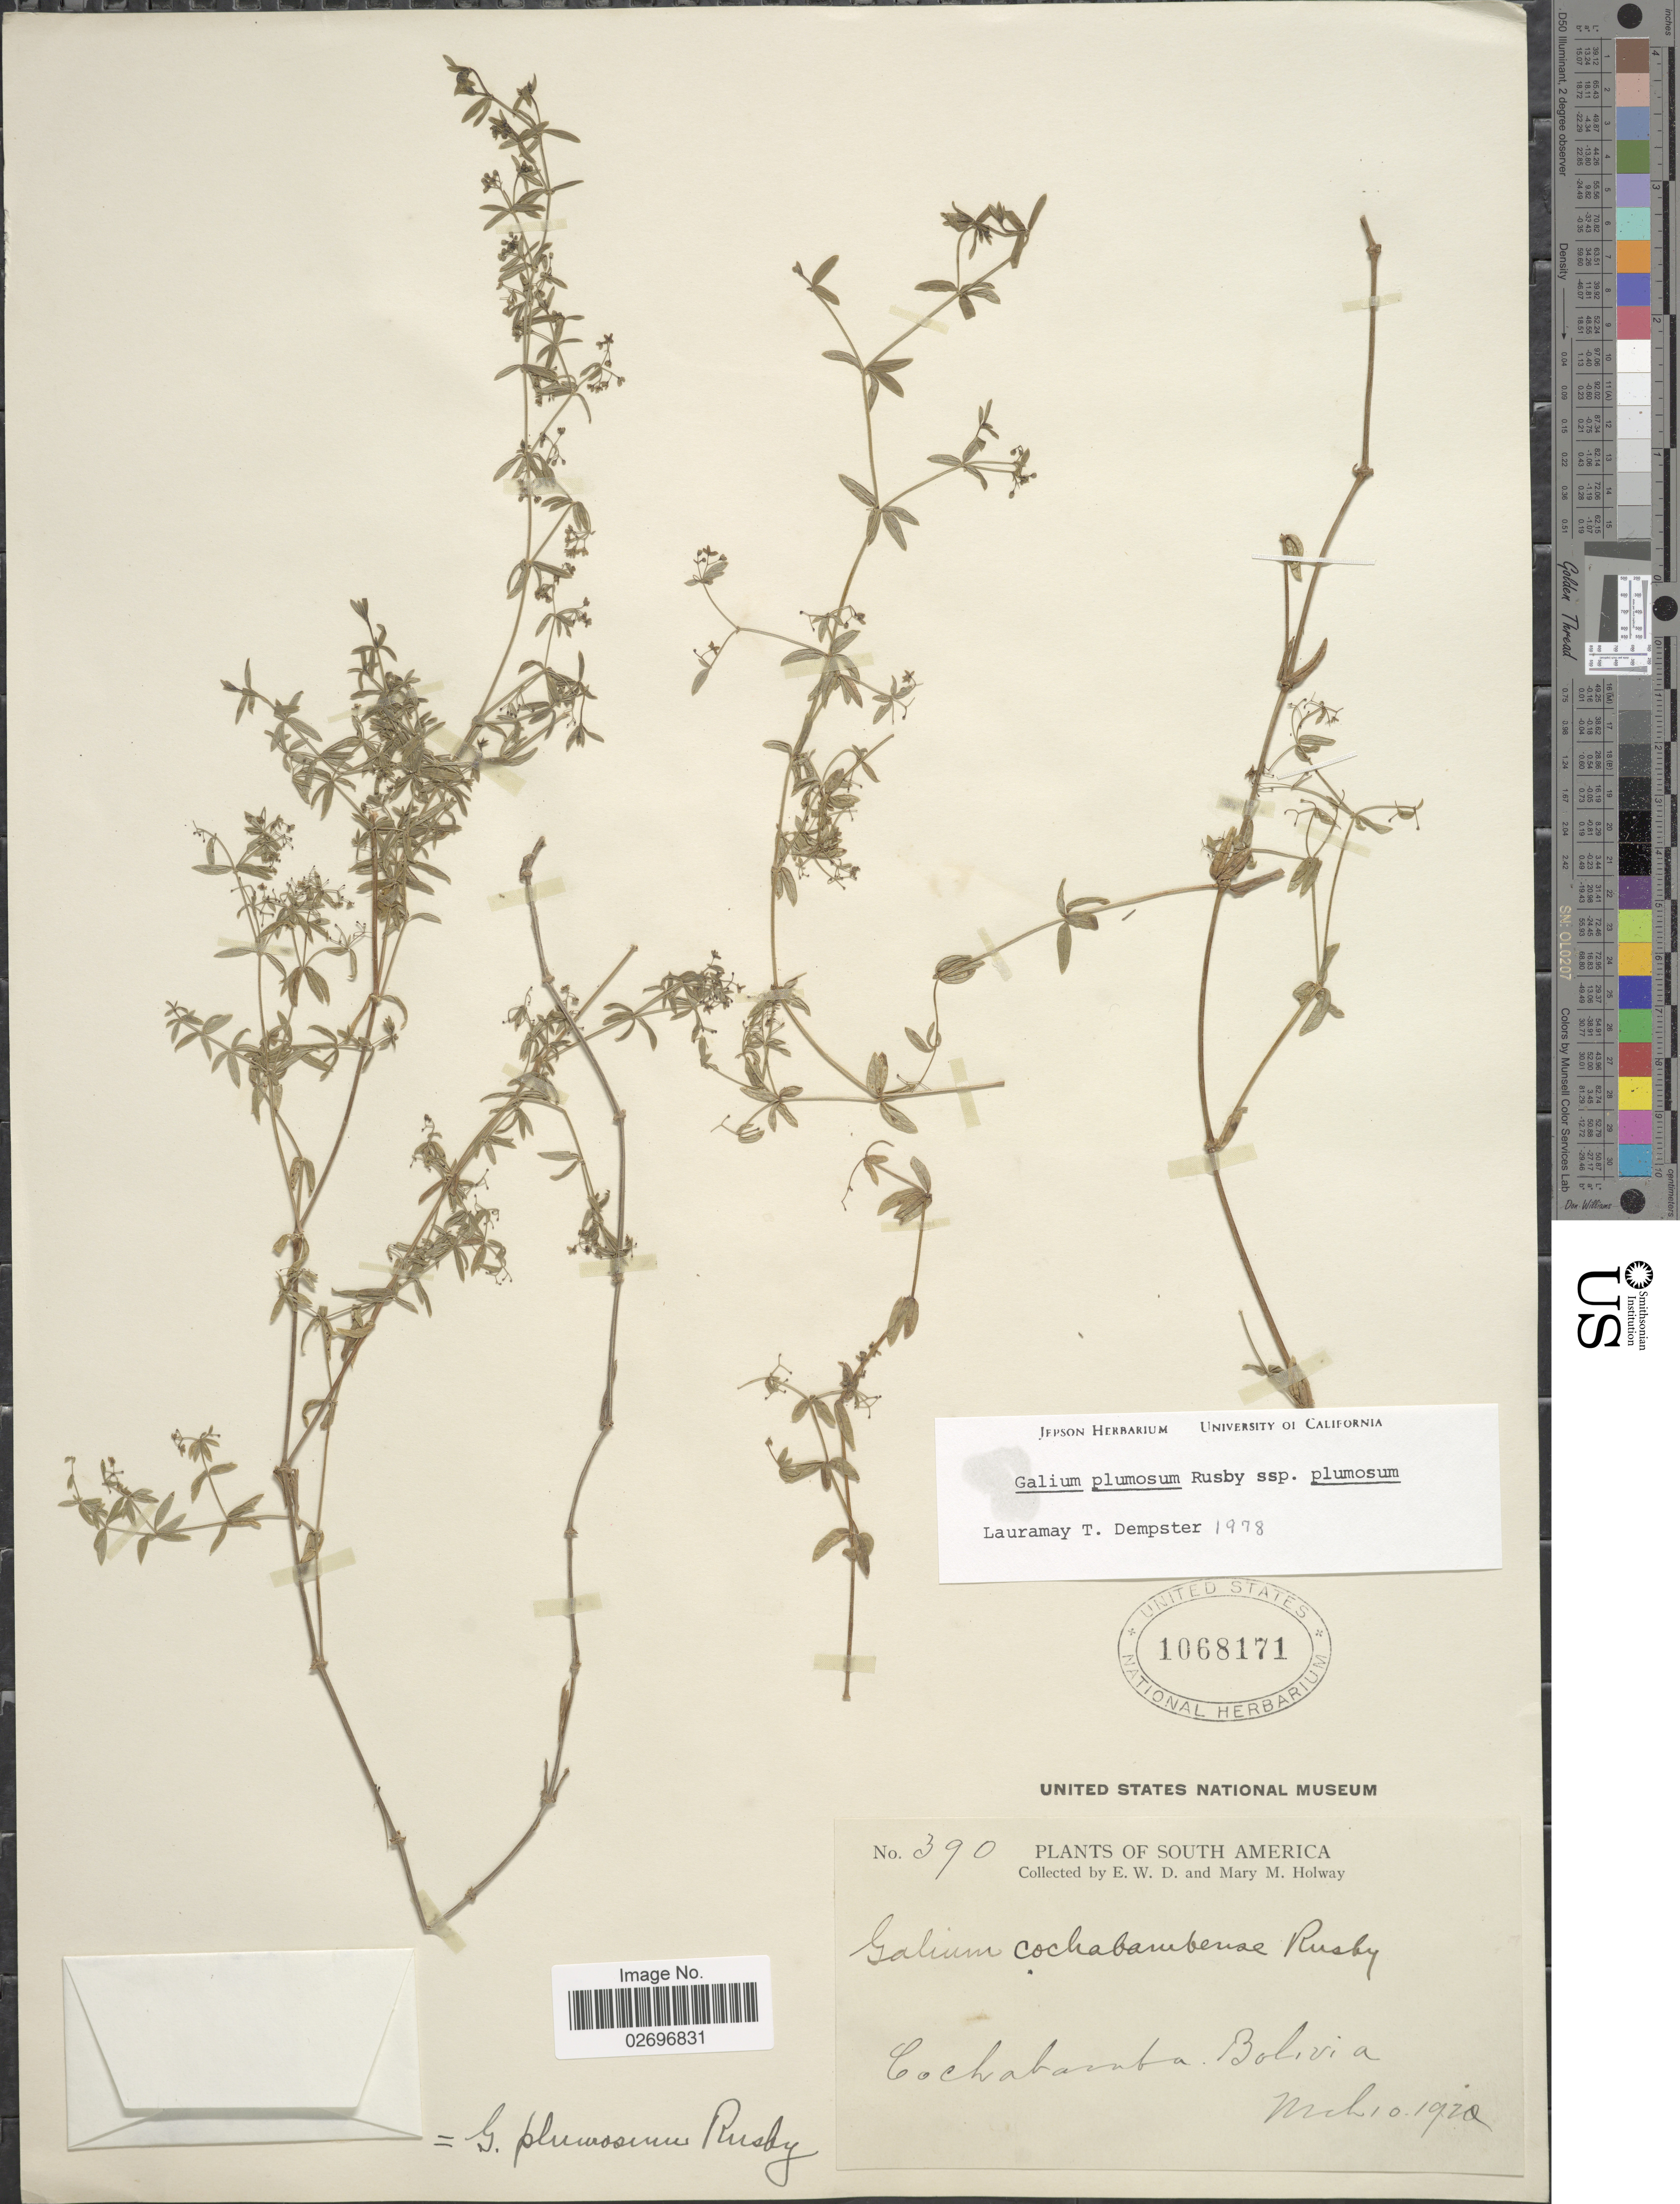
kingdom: Plantae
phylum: Tracheophyta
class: Magnoliopsida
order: Gentianales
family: Rubiaceae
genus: Galium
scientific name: Galium plumosum subsp. plumosum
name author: Rusby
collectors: E. W. D. Holway & M. M. Holway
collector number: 390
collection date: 1920-03-10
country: Bolivia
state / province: Cochabamba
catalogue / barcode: US 1068171